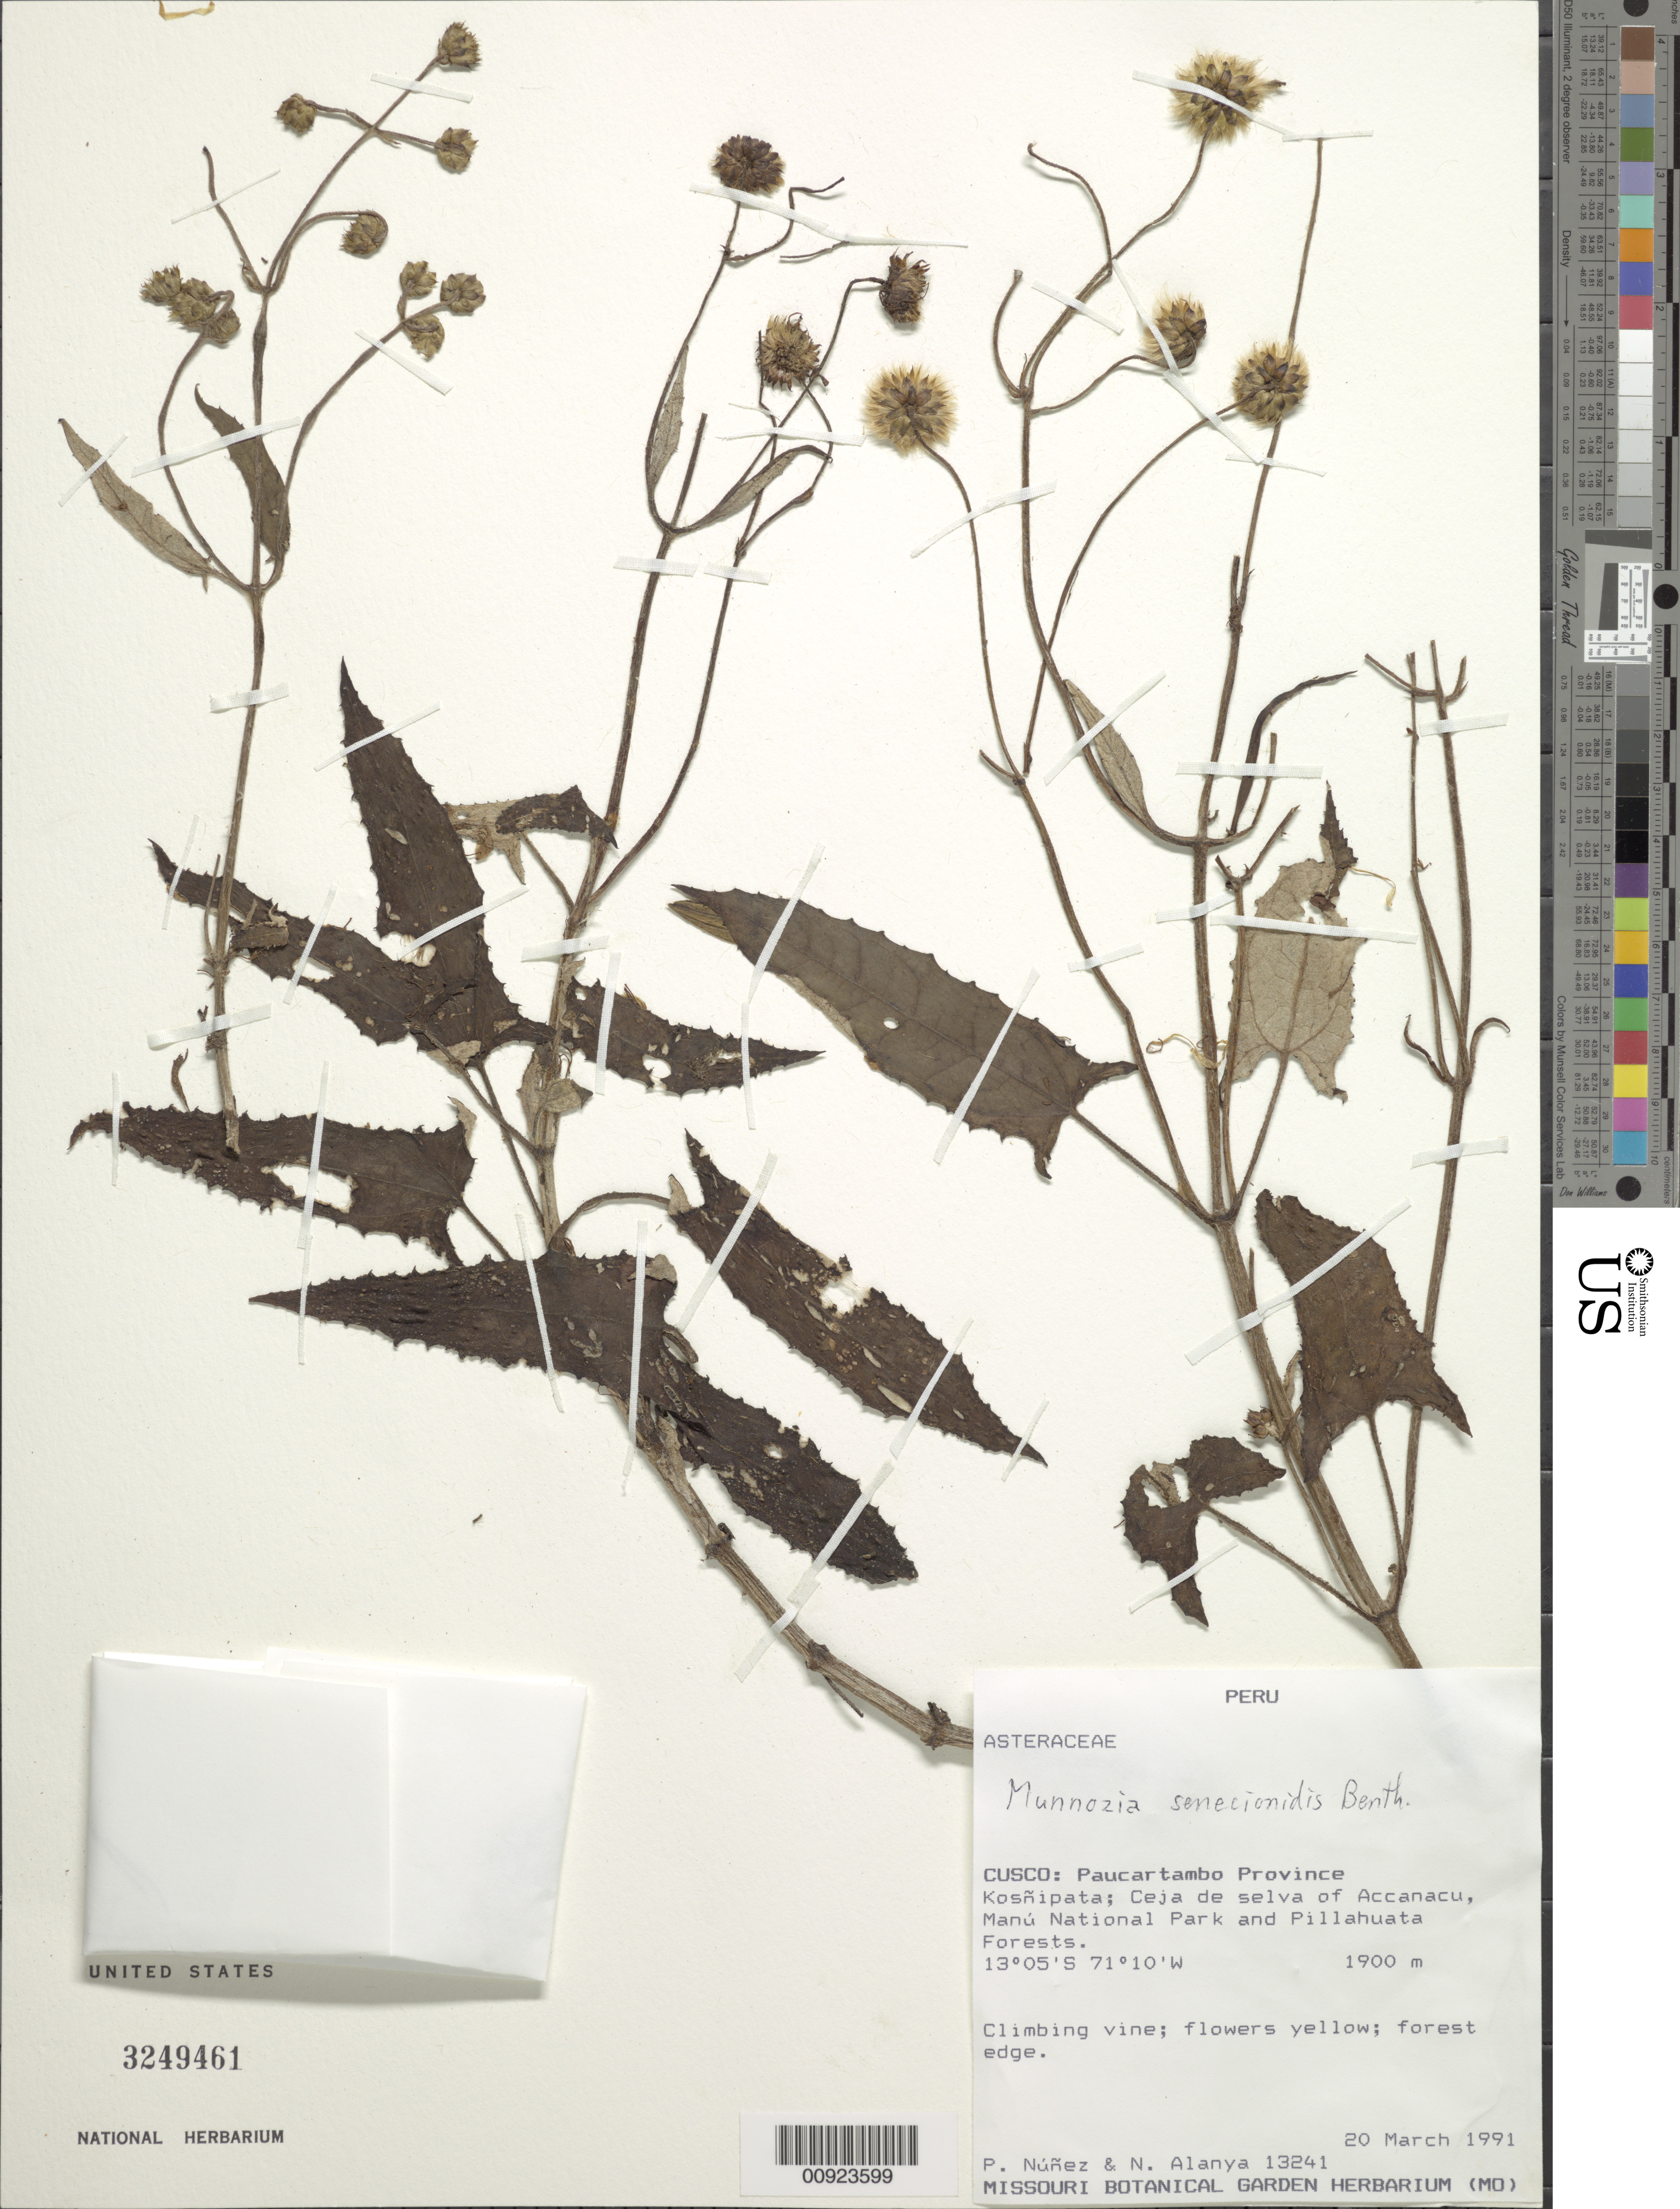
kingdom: Plantae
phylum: Tracheophyta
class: Magnoliopsida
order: Asterales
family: Asteraceae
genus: Munnozia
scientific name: Munnozia senecionidis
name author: Benth.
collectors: P. Nuñez V. & N. Alanya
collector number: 13241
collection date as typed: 20 March 1991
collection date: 1991-03-20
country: Peru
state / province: Cusco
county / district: Paucartambo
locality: Kosñipata; Ceja de selva of Accanacu, Manú National Park and Pillahuata Forests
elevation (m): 1900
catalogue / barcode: US 3249461